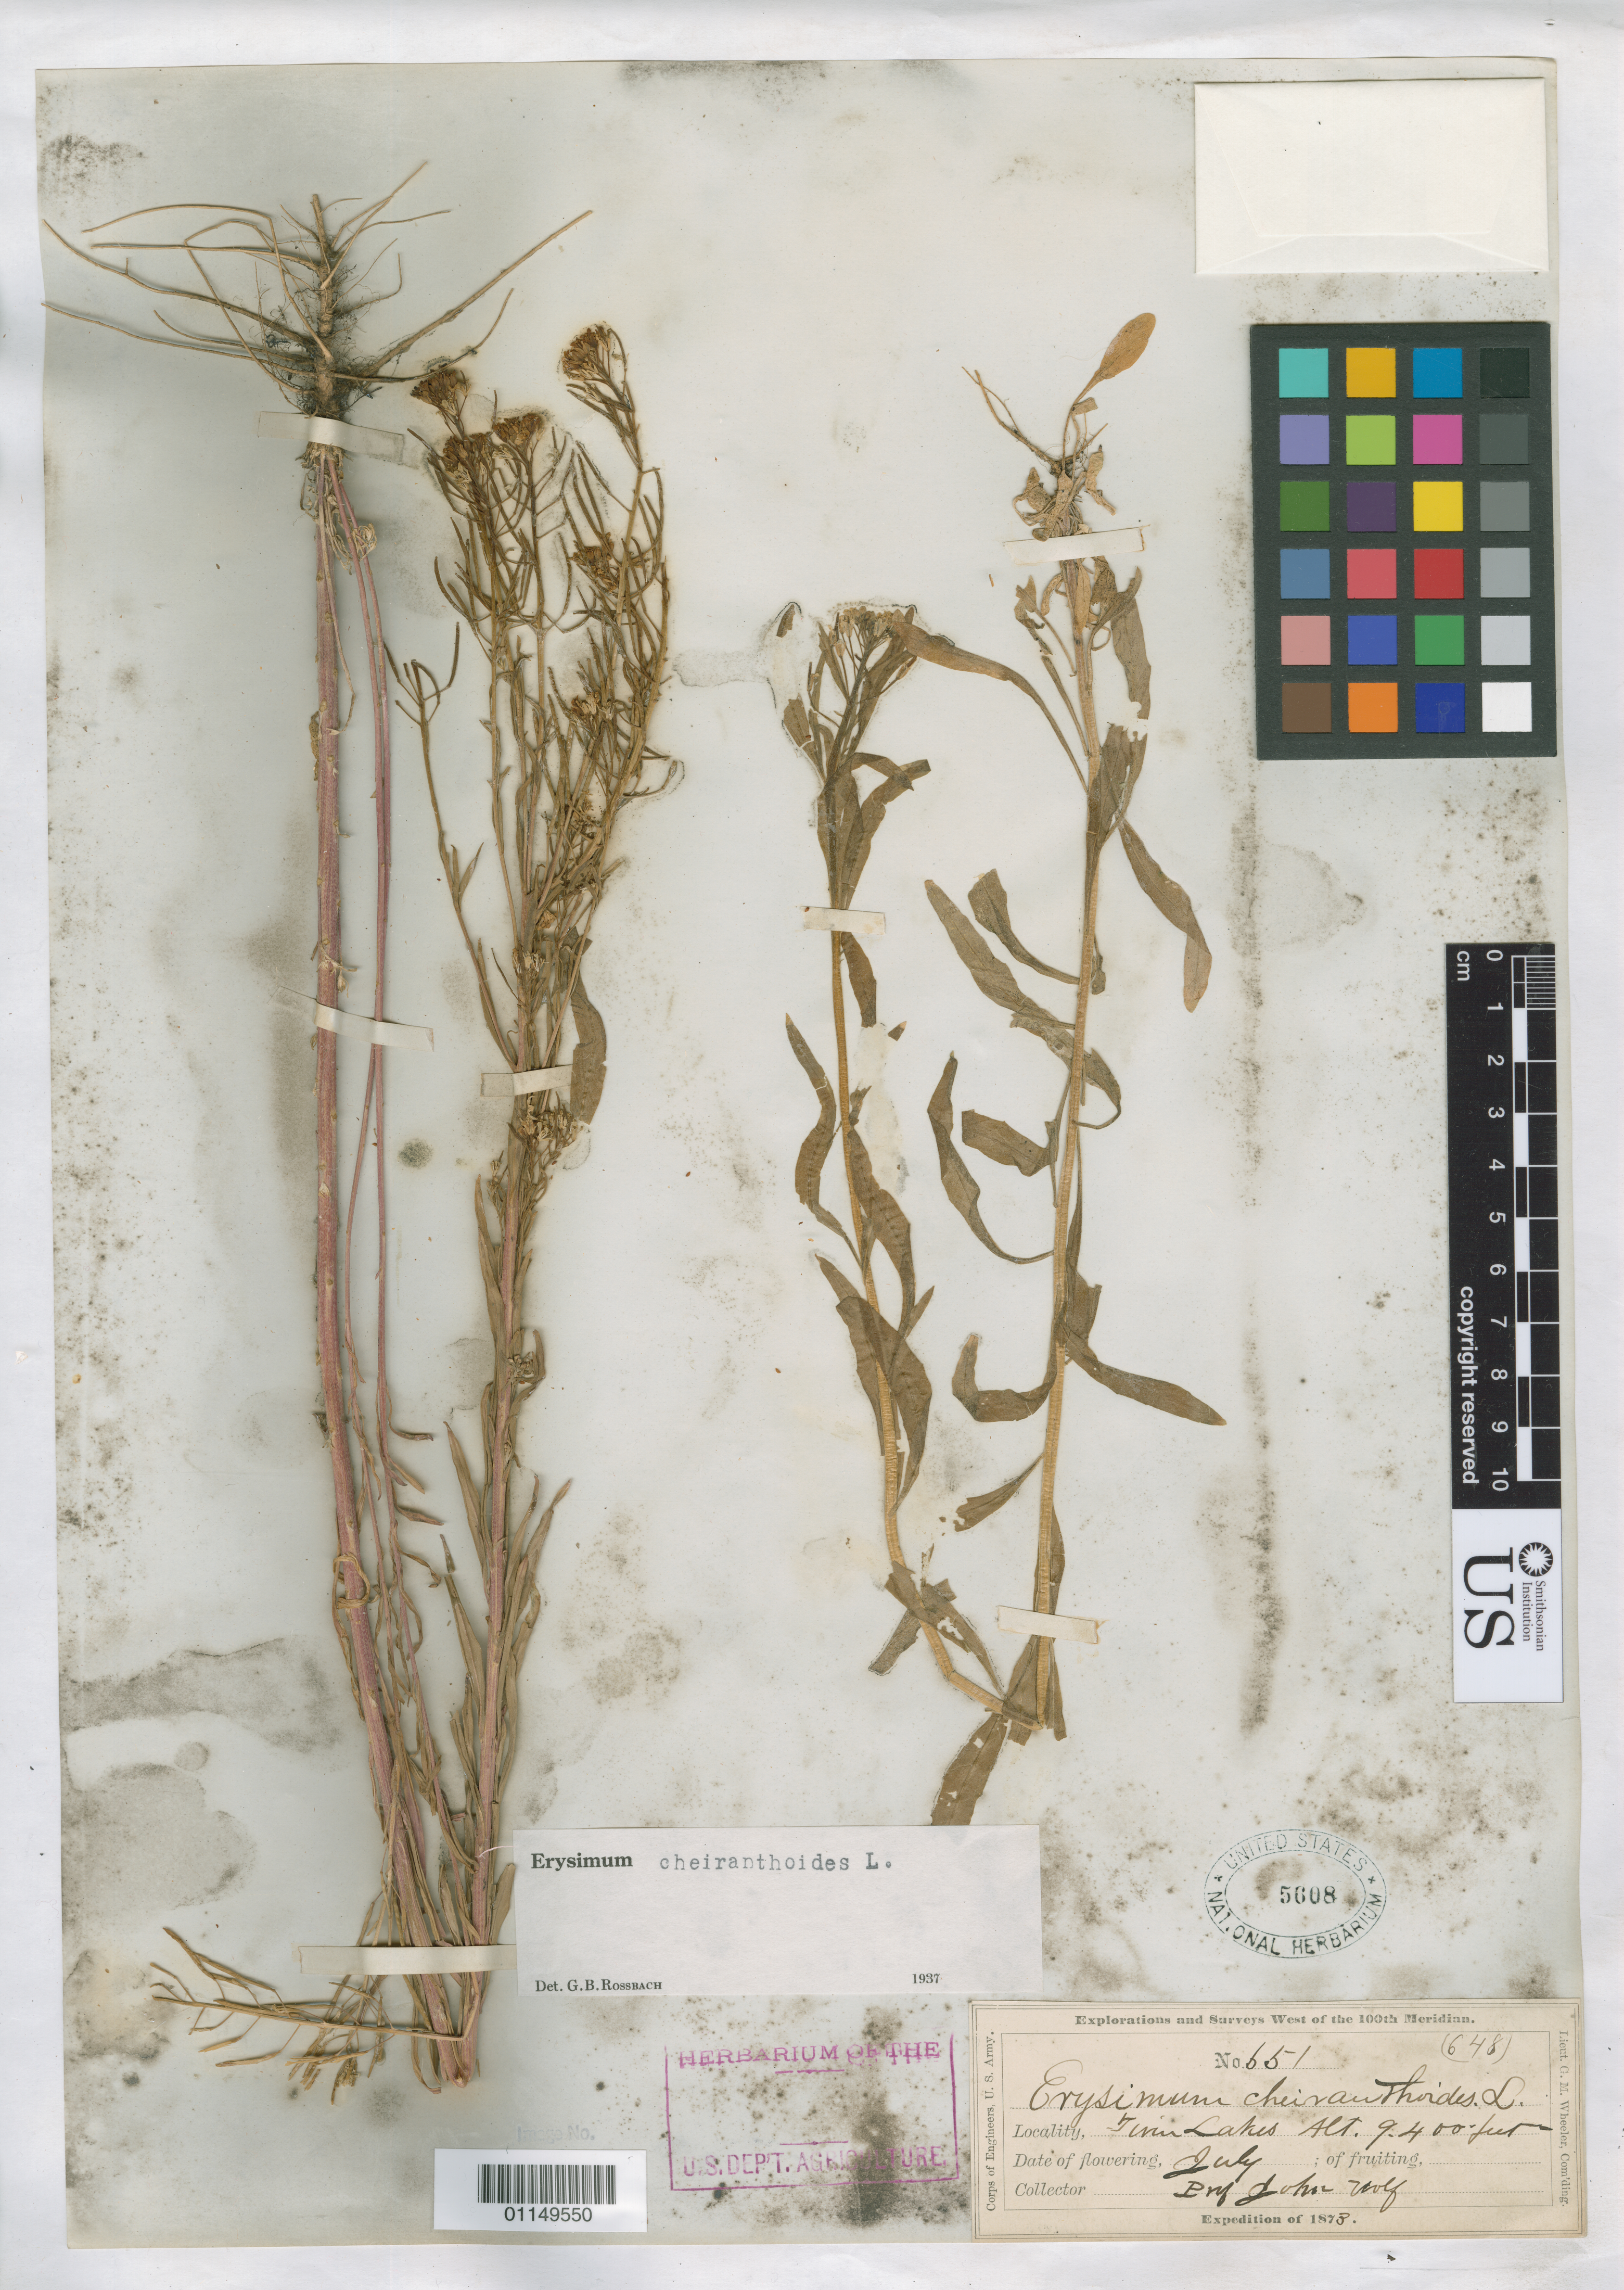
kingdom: Plantae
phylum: Tracheophyta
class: Magnoliopsida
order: Brassicales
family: Brassicaceae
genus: Erysimum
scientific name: Erysimum cheiranthoides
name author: L.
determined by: Rossbach, G. B.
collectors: J. Wolf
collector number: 651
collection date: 1873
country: United States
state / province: California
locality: Twin Lakes.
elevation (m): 2865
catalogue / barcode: US 5608